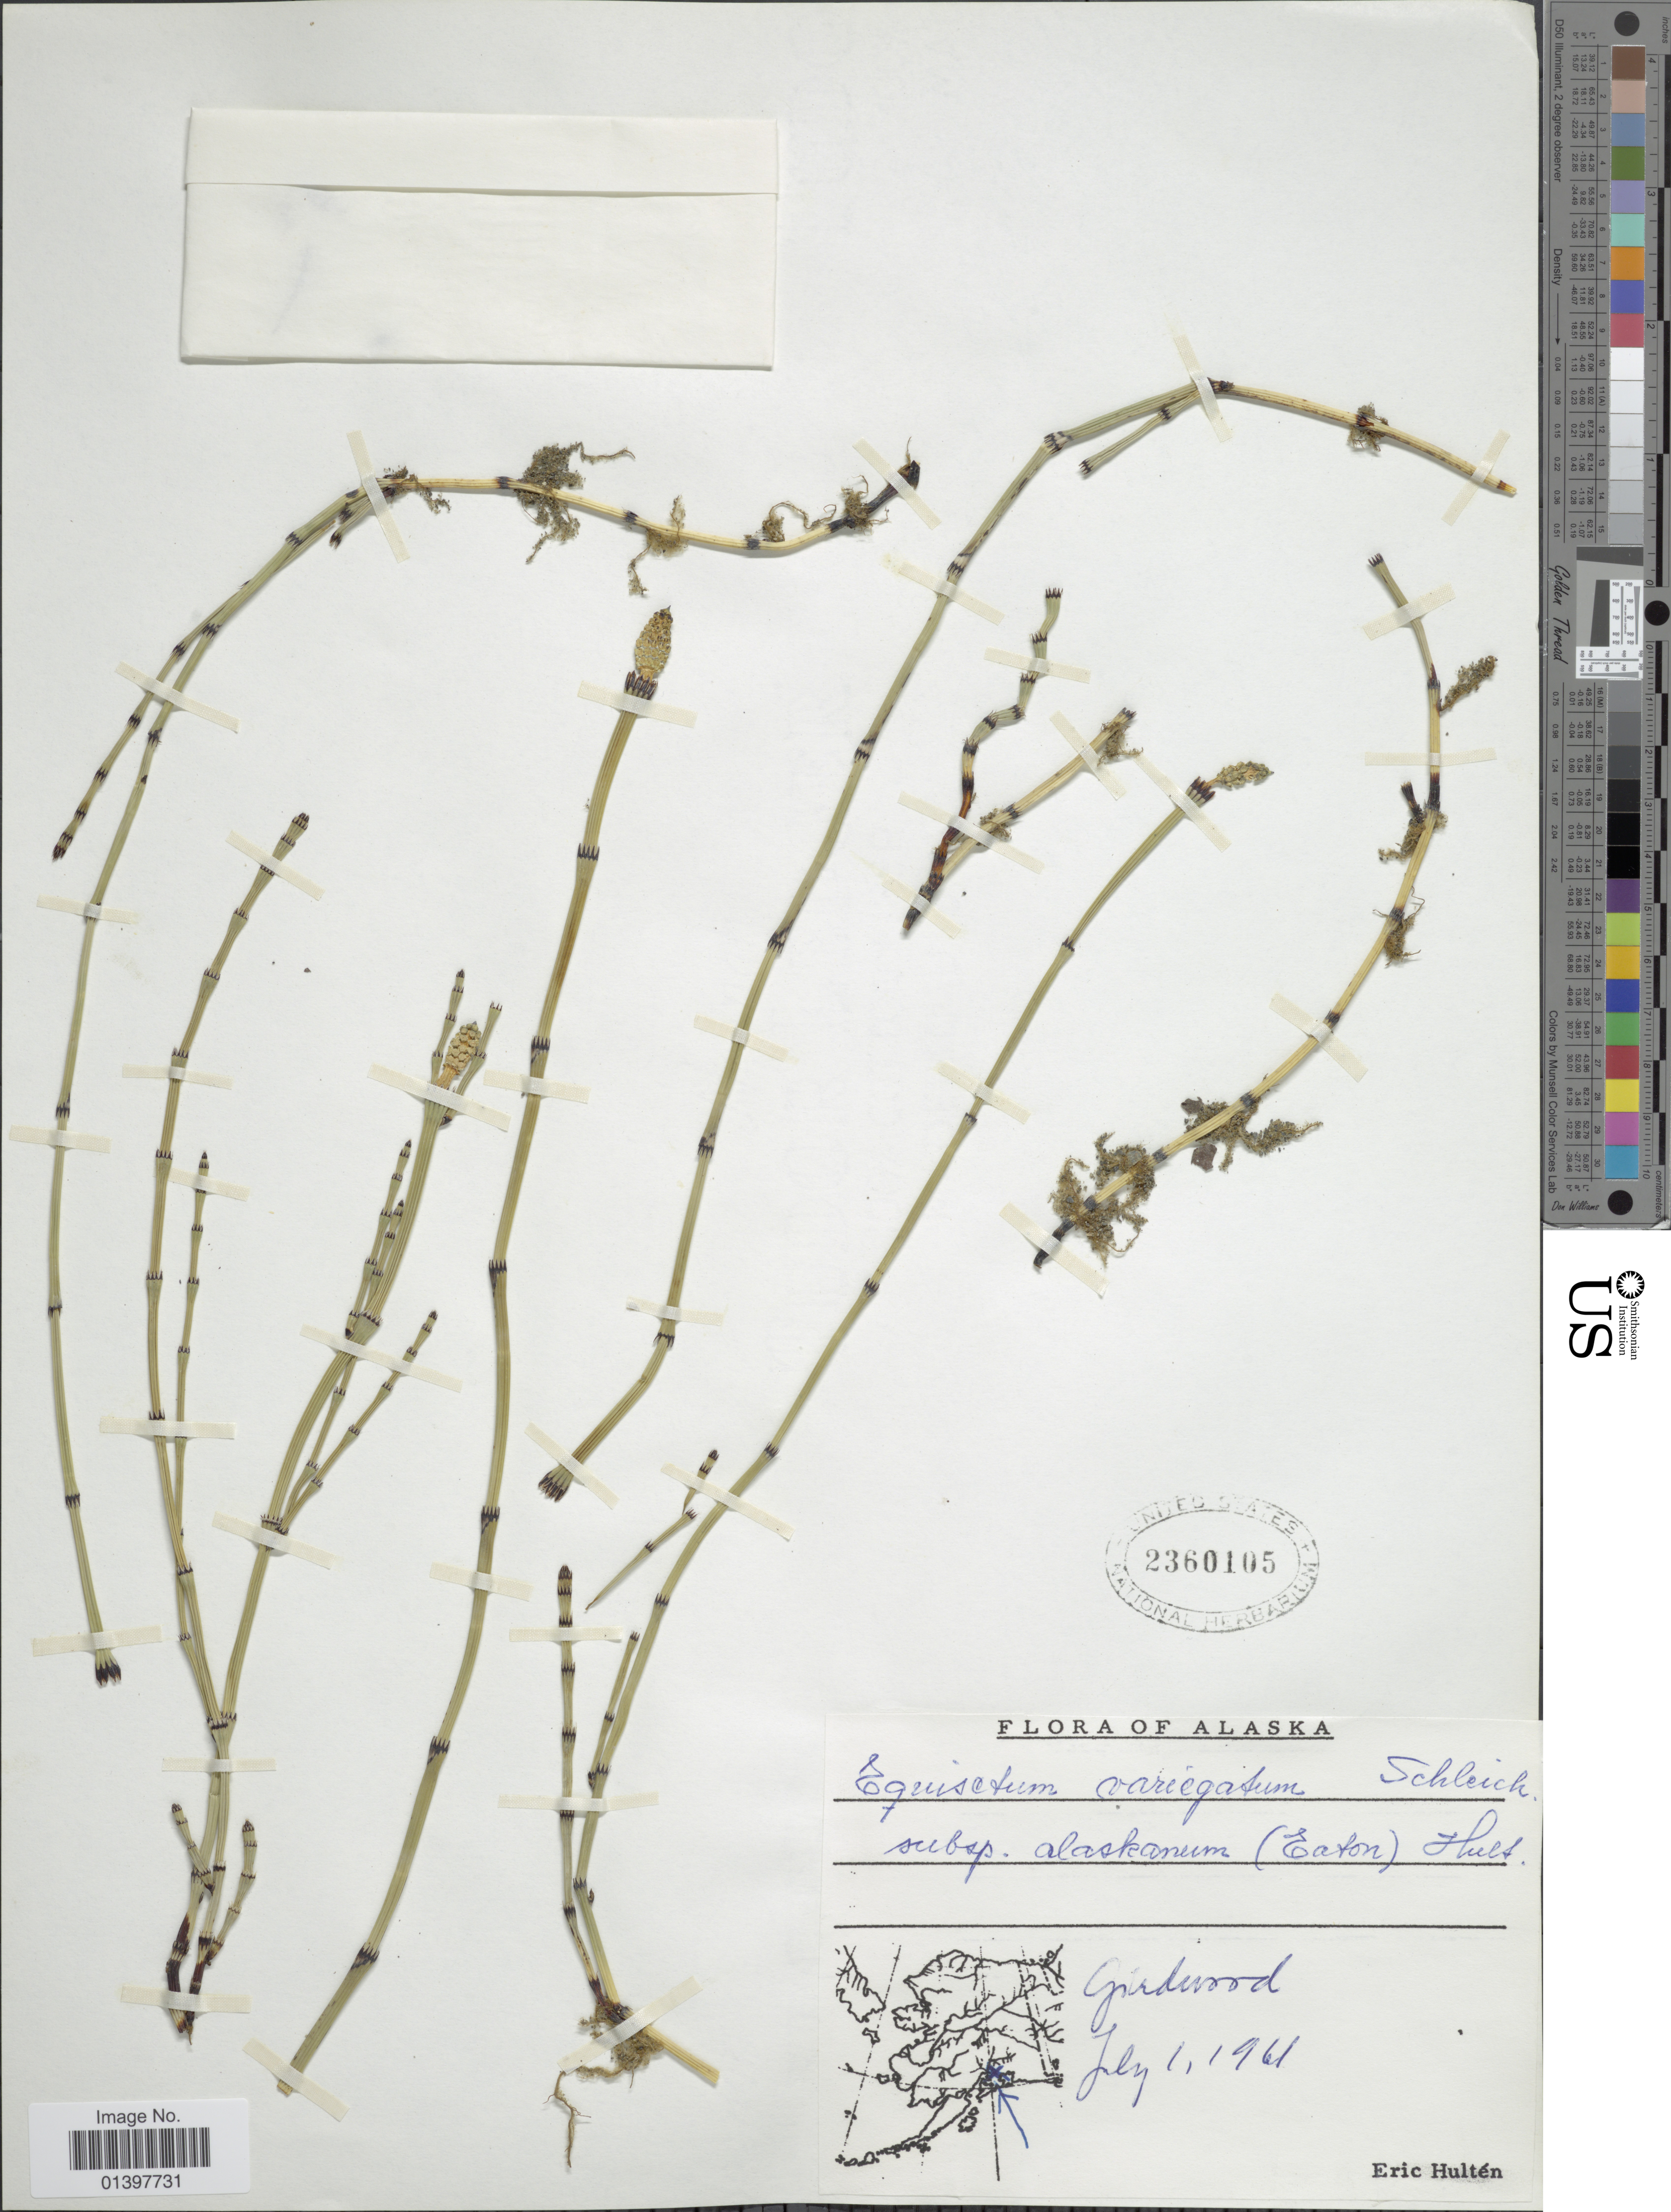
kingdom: Plantae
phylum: Tracheophyta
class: Polypodiopsida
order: Equisetales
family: Equisetaceae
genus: Equisetum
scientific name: Equisetum variegatum var. alaskanum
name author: A.A. Eaton ex Trel. in Harriman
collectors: E. G. Hultén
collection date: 1961-07-01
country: United States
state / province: Alaska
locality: Girdwood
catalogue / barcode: US 2360105